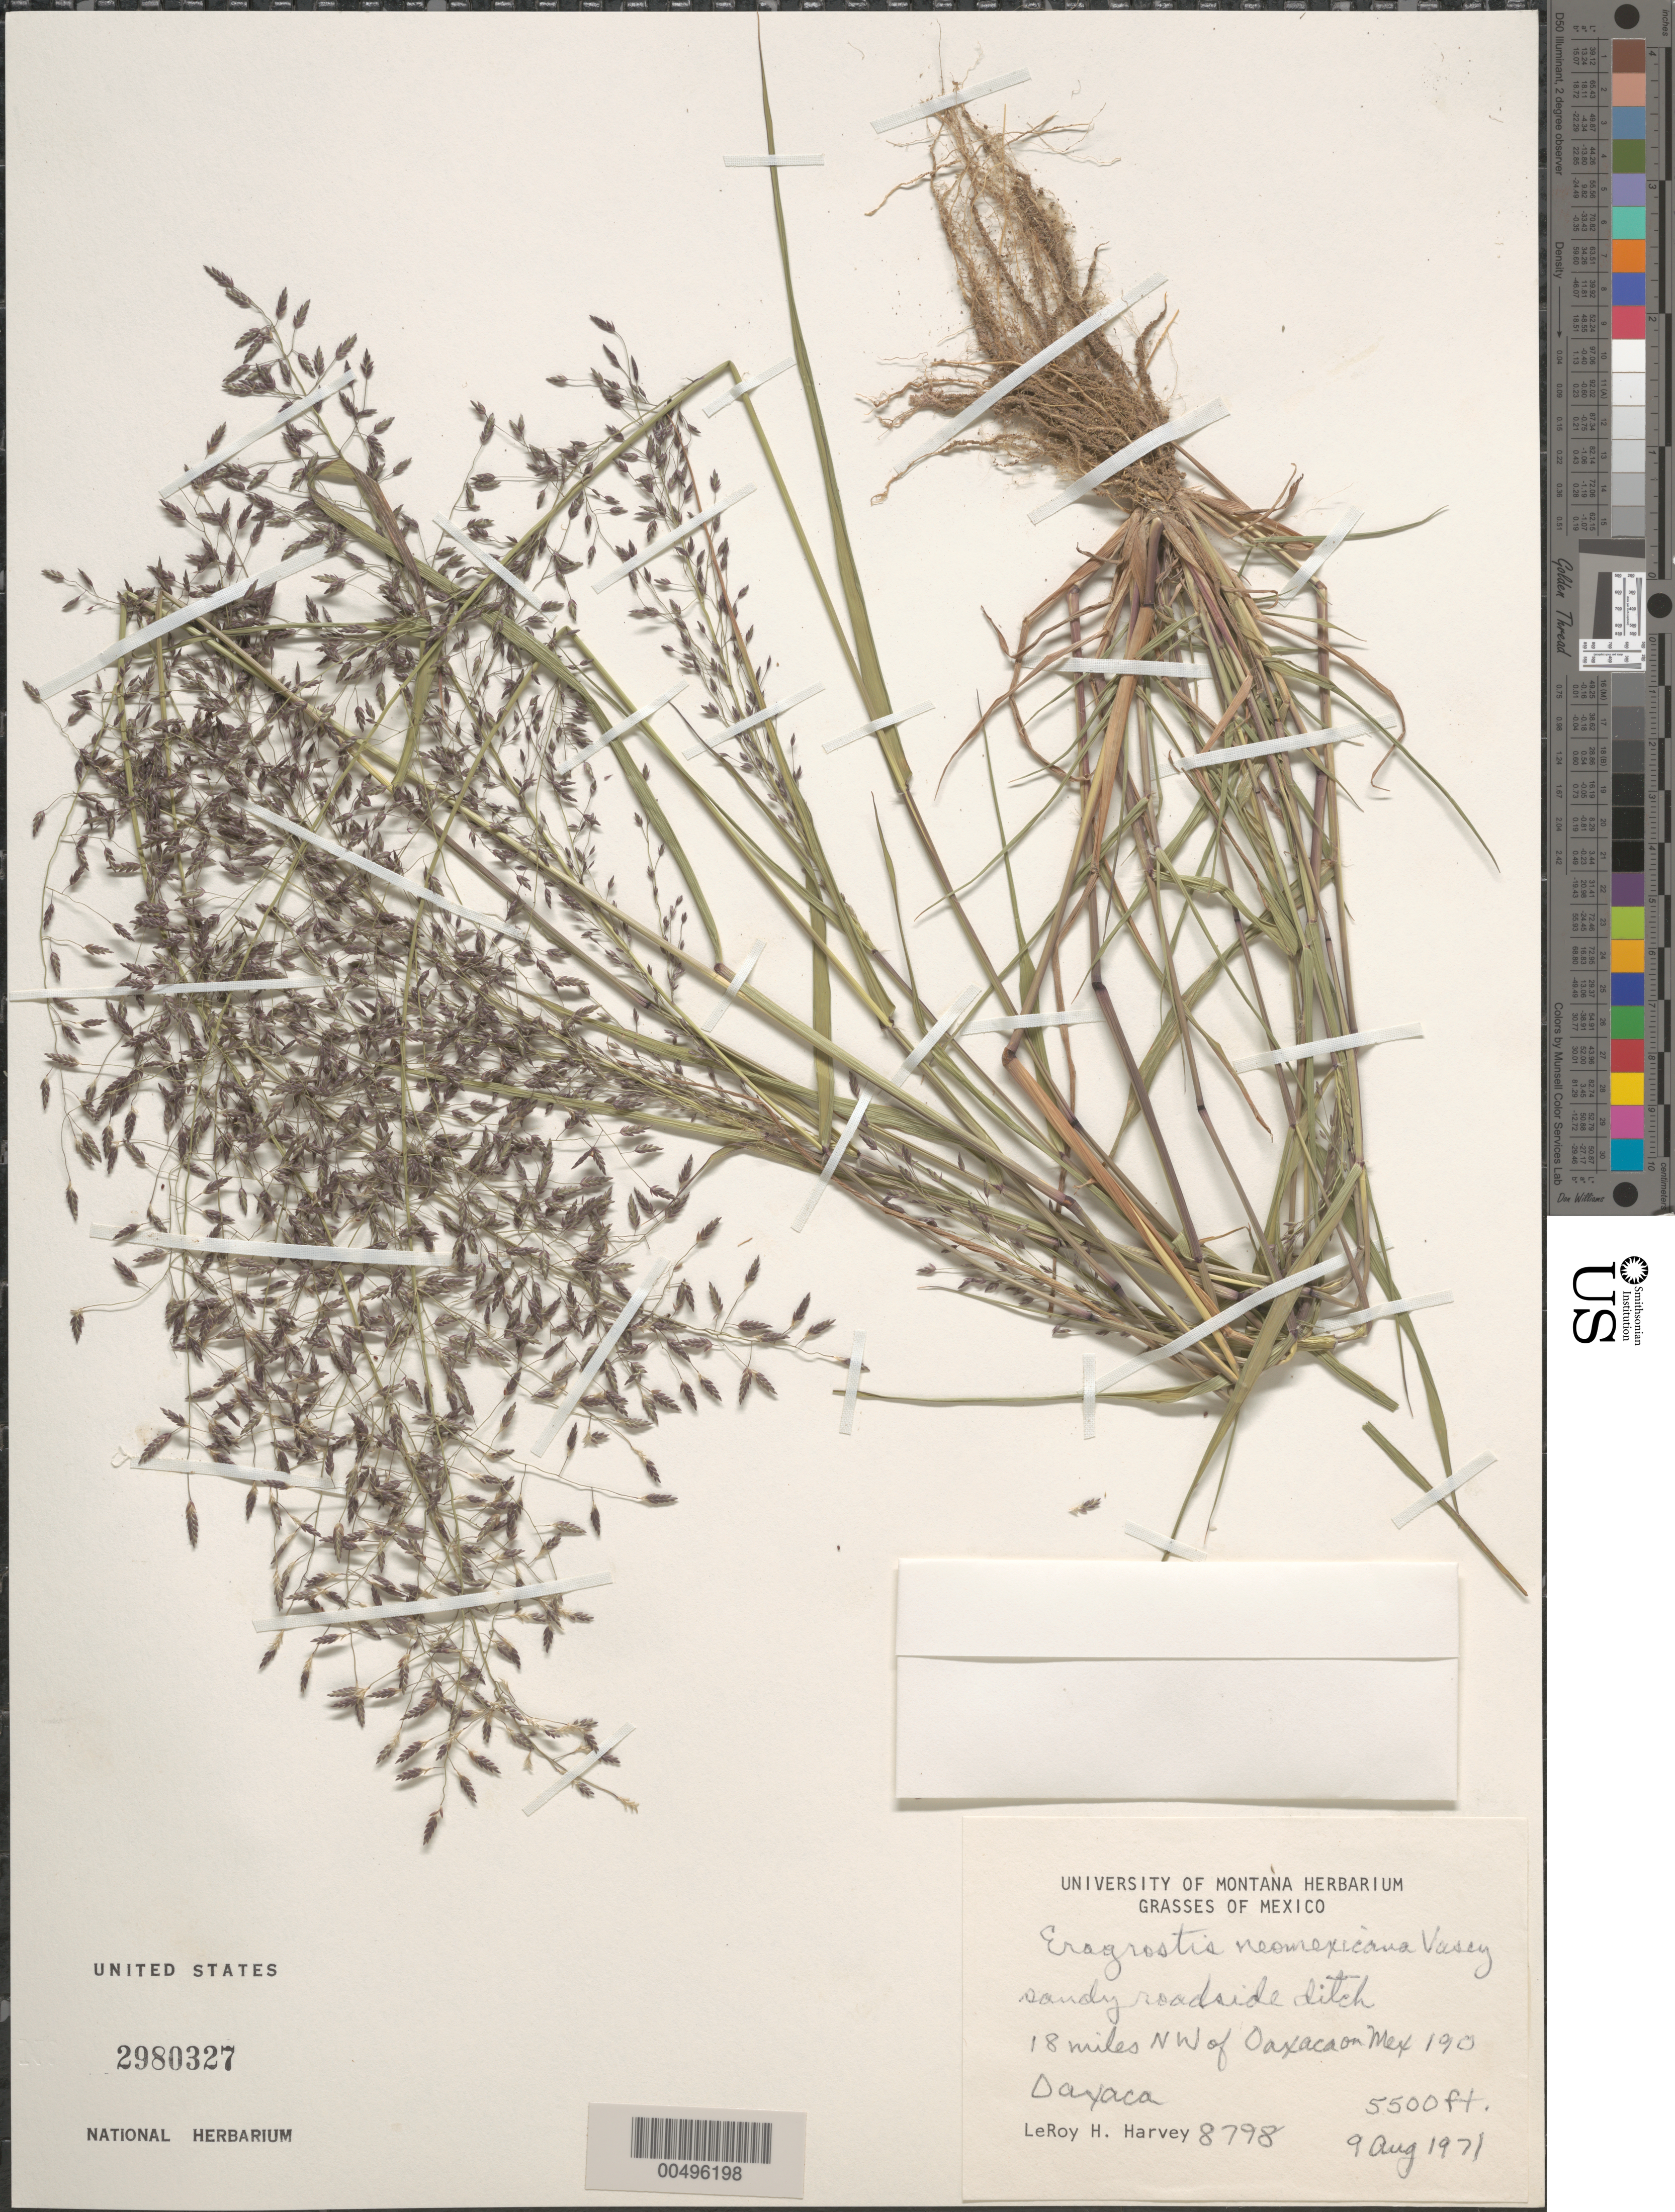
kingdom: Plantae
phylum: Tracheophyta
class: Liliopsida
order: Poales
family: Poaceae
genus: Eragrostis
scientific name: Eragrostis mexicana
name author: (Hornem.) Link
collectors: L. H. Harvey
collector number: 8798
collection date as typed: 9 Aug 1971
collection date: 1971-08-09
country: Mexico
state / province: Oaxaca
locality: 18 mi NW of Oaxaca on Mex 190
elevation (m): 1676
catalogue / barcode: US 2980327